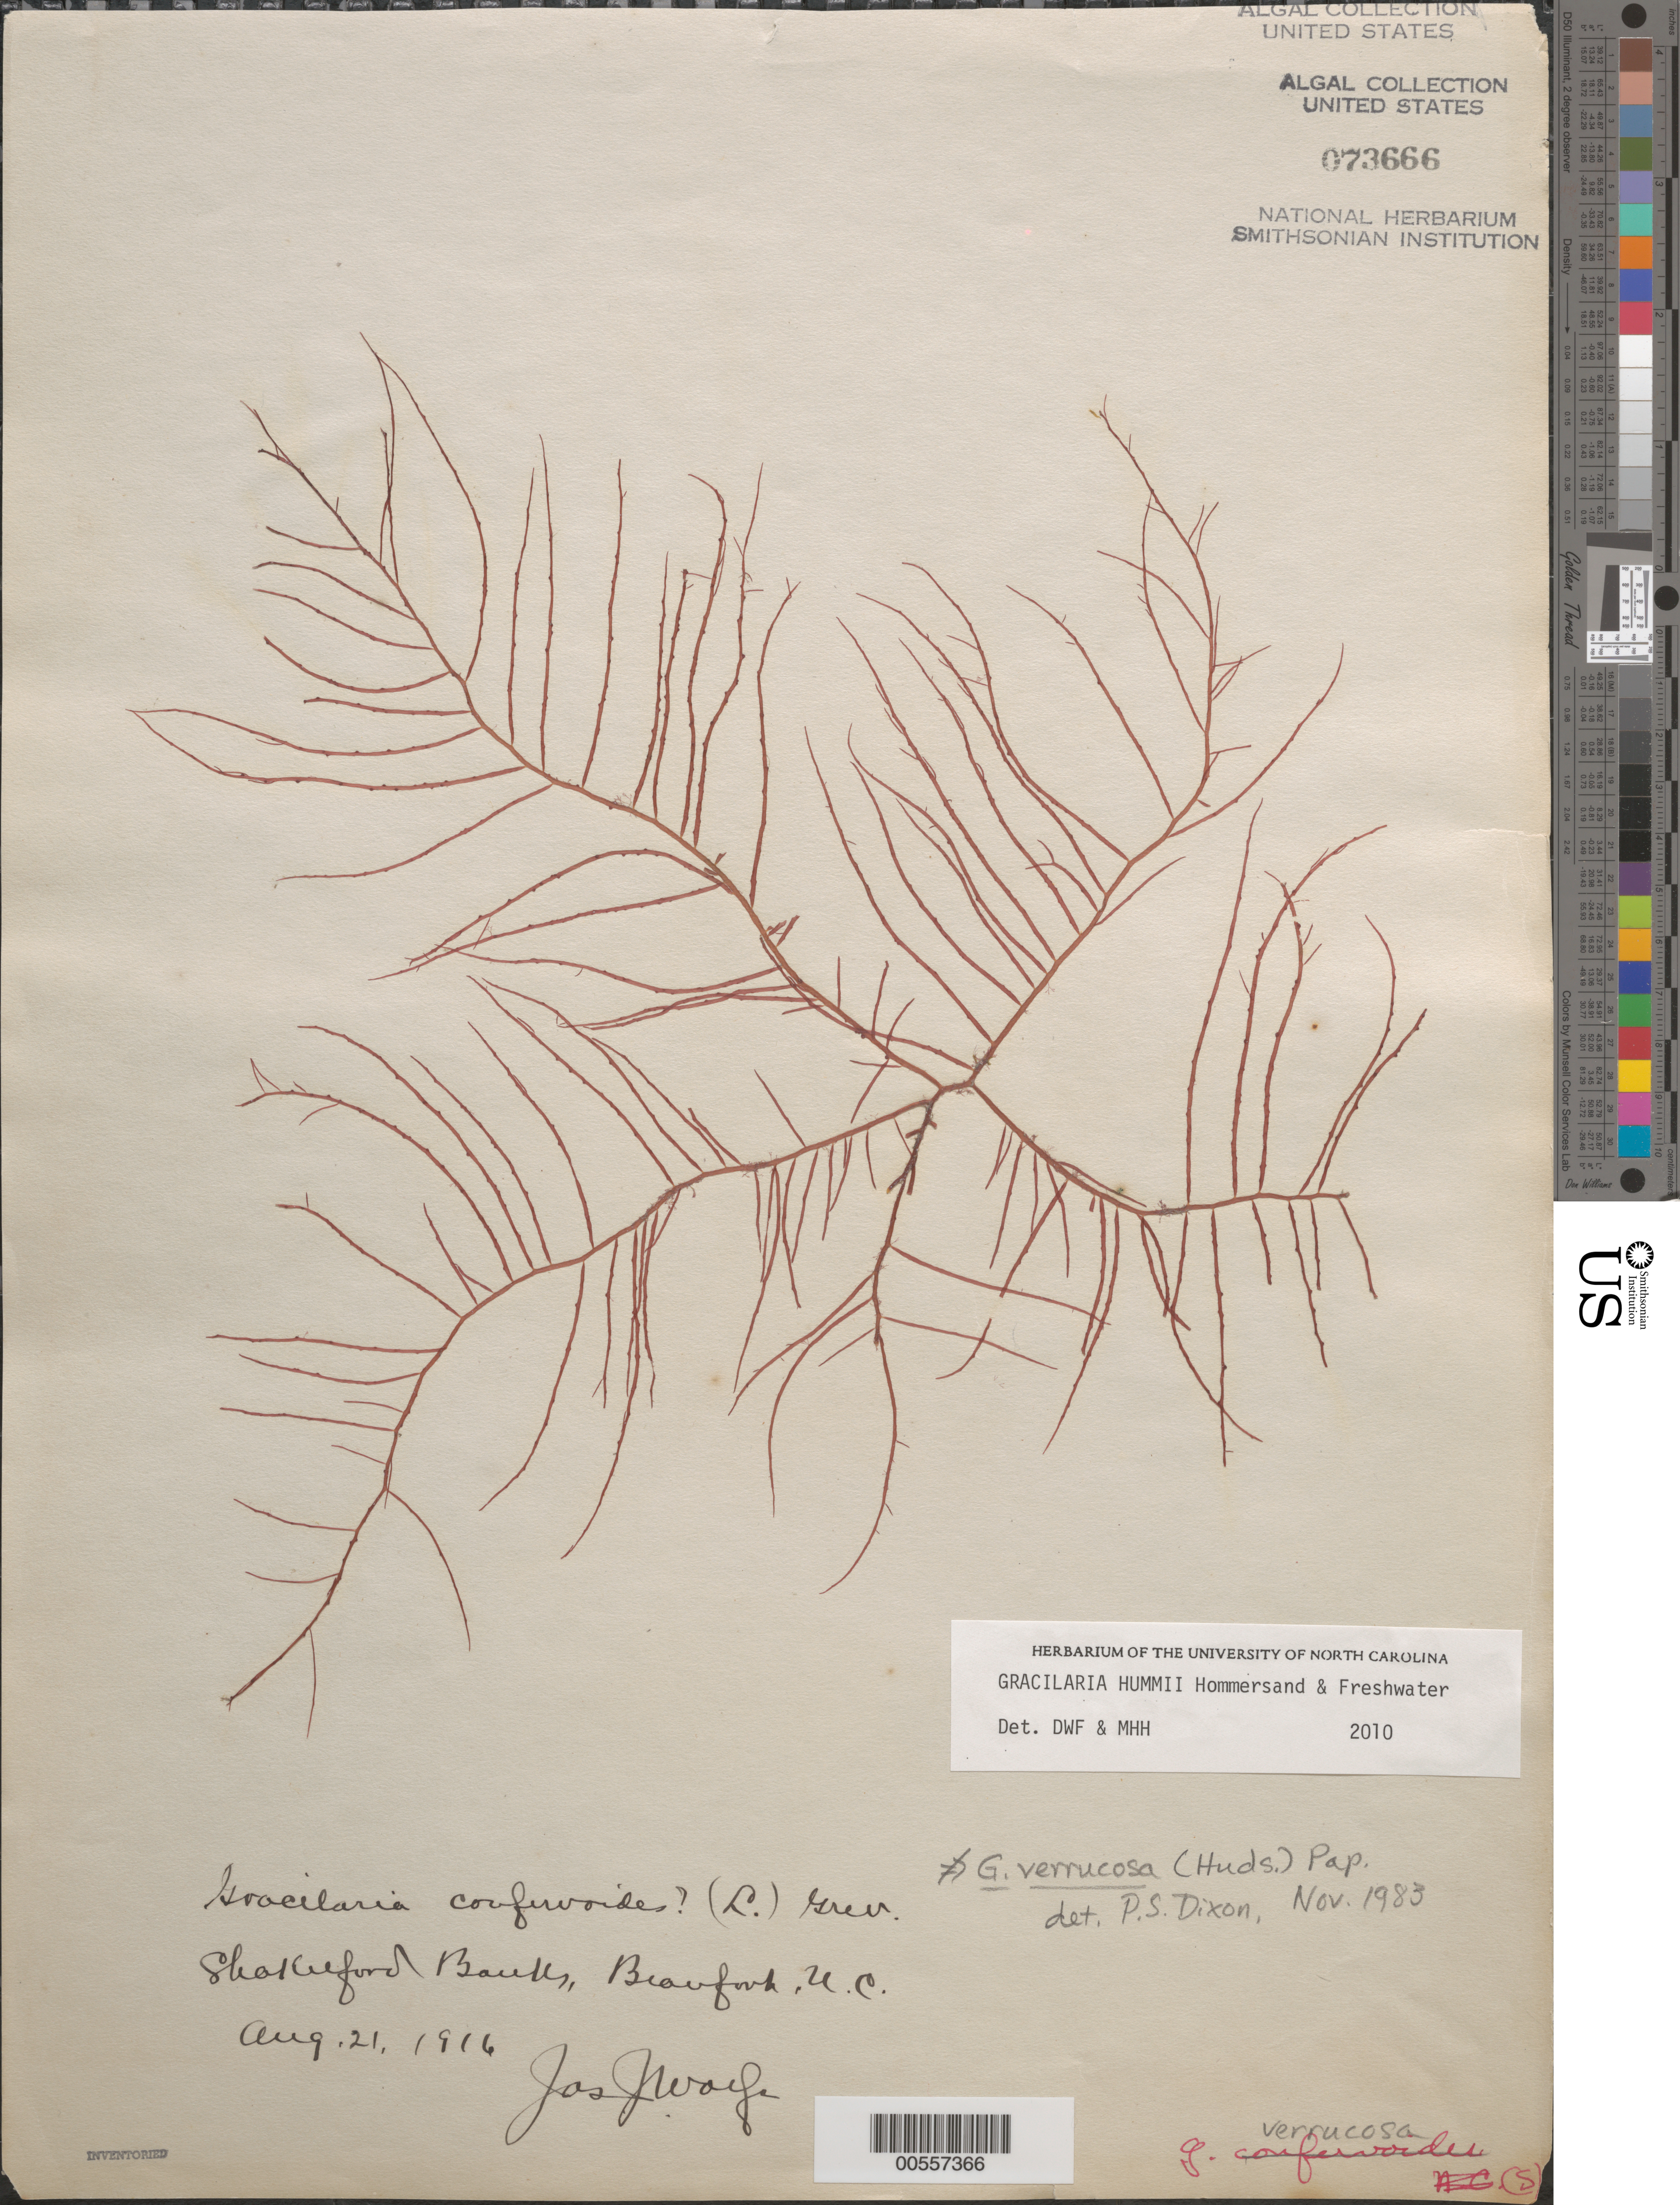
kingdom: Plantae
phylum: Rhodophyta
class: Florideophyceae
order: Gracilariales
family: Gracilariaceae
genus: Gracilaria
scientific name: Gracilaria hummii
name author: Hommers. & Freshwater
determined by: Freshwater, D. W.; Hommersand, M. H.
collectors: J. Wolfe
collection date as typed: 21 Aug 1916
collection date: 1916-08-21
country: United States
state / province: North Carolina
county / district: Carteret County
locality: Beaufort, Shackleford Banks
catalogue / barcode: US 73666